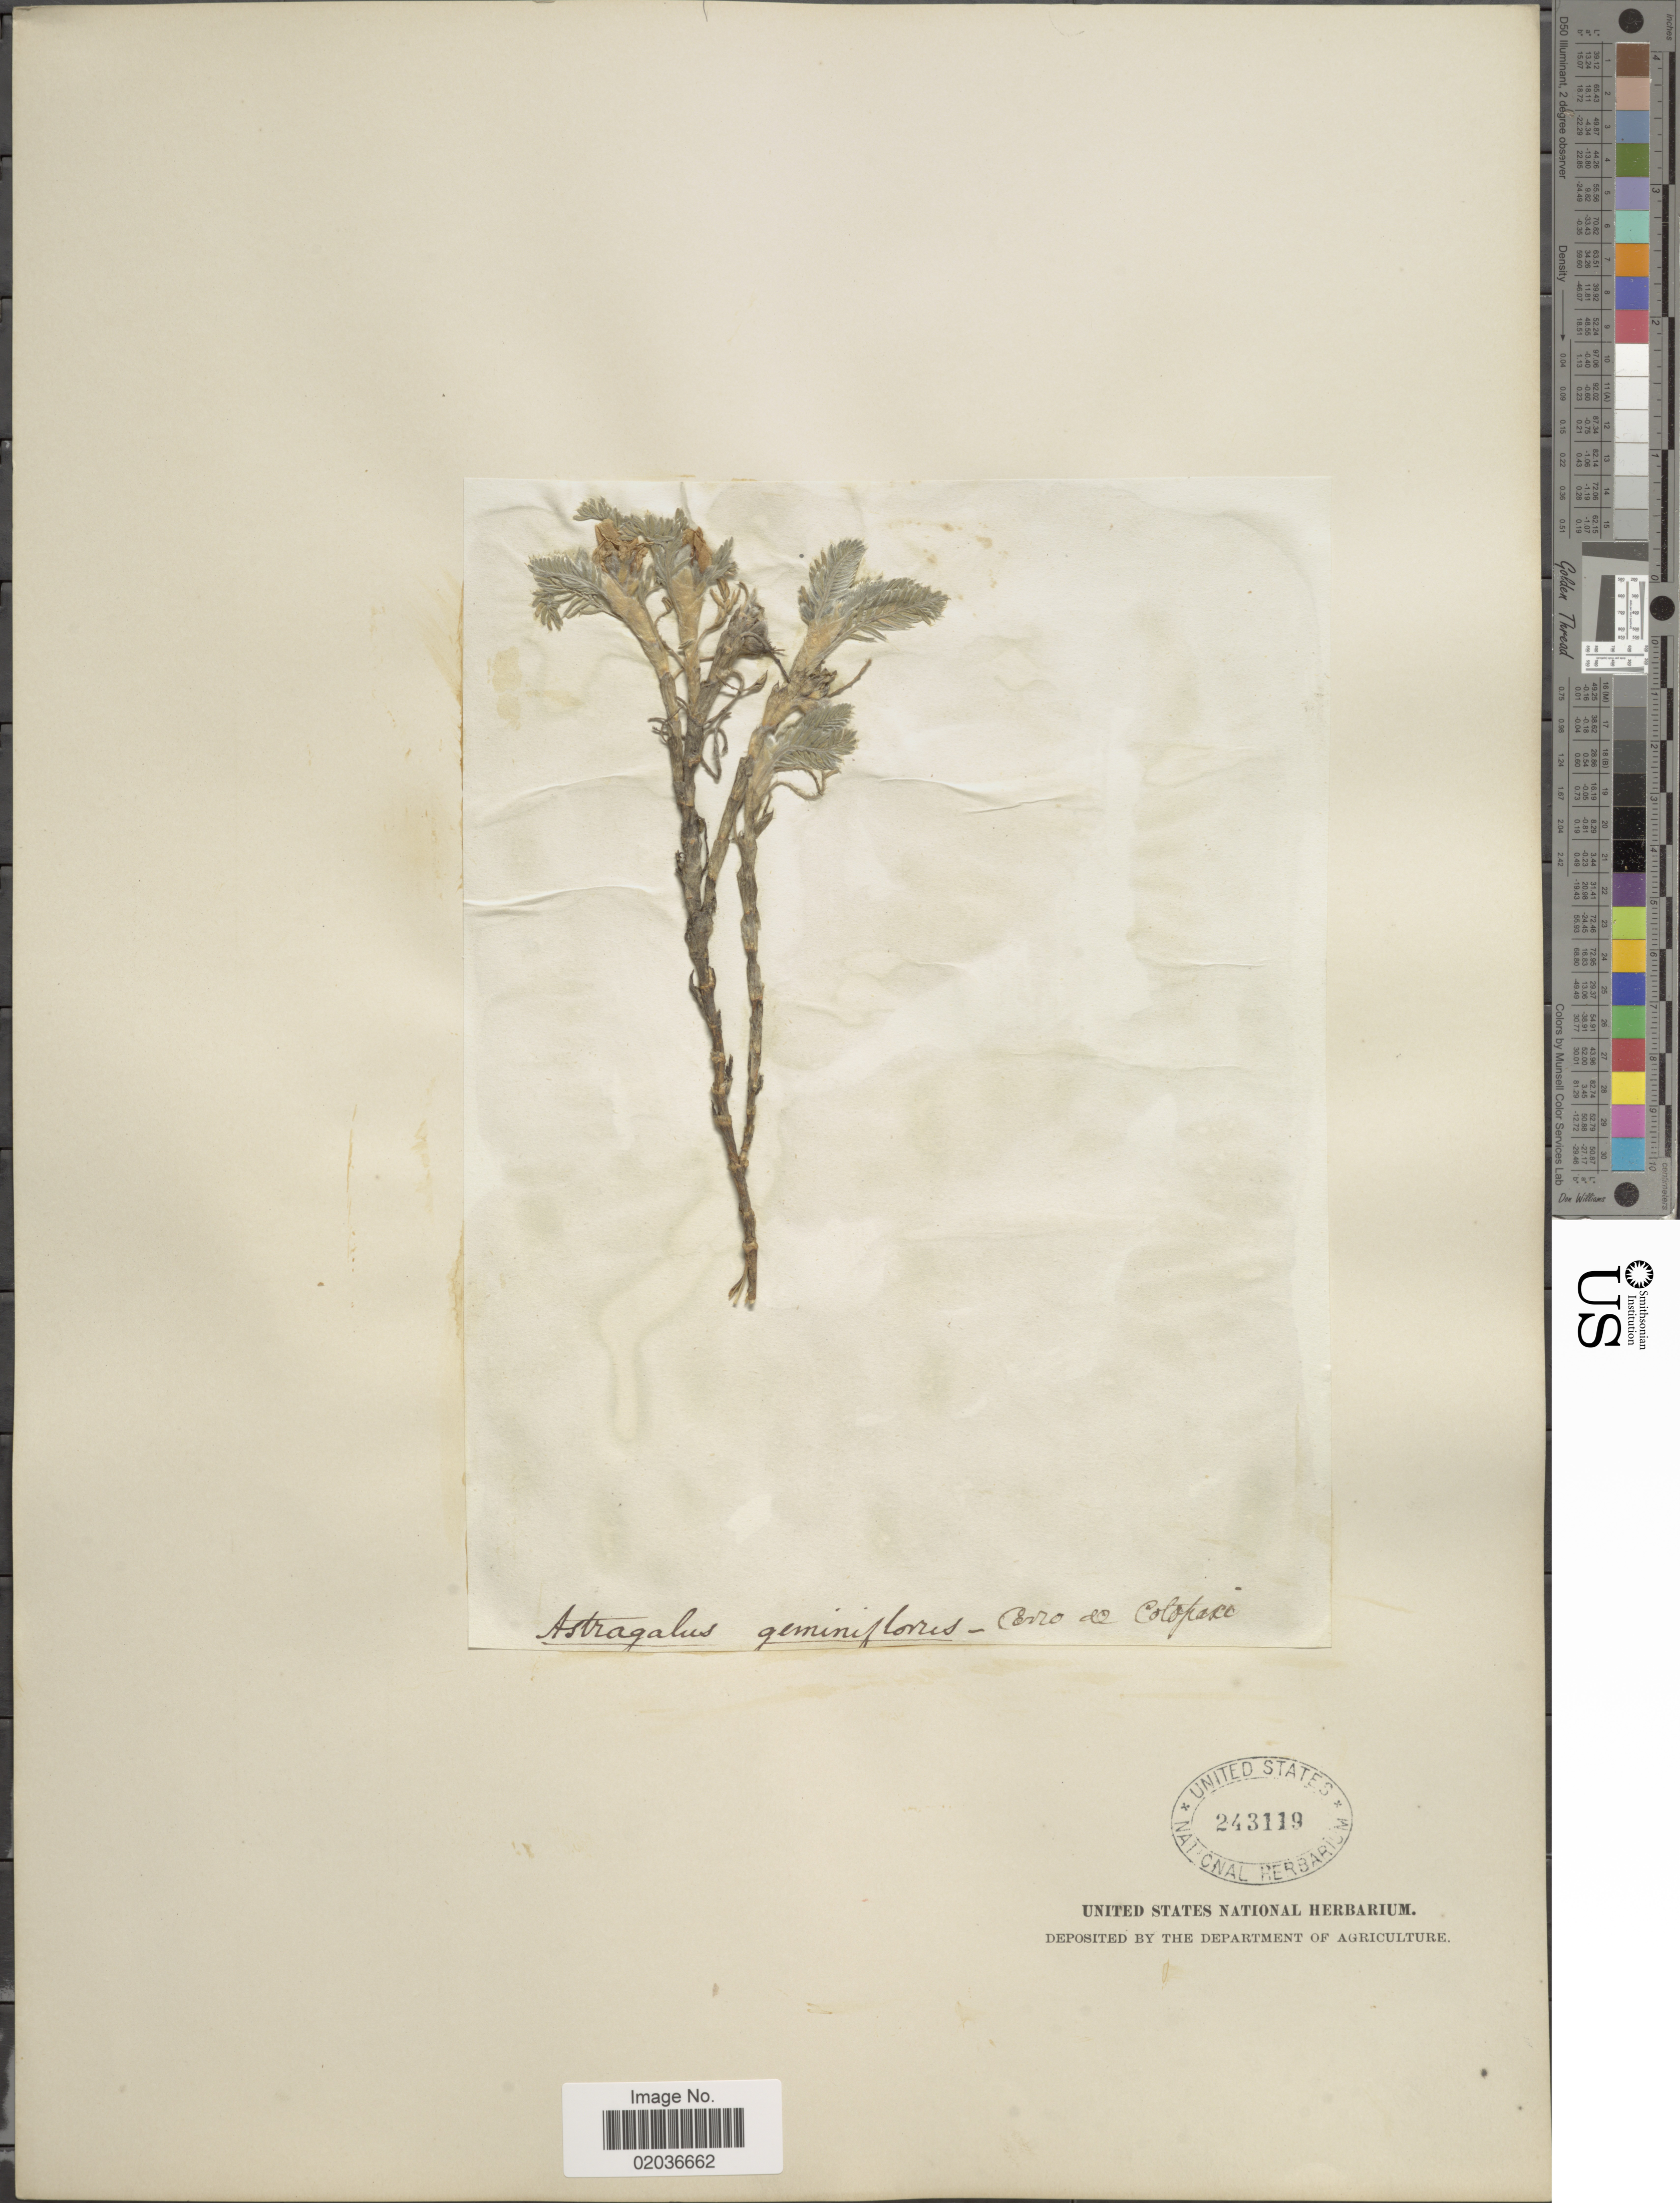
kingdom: Plantae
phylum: Tracheophyta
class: Magnoliopsida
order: Fabales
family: Fabaceae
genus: Astragalus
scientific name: Astragalus geminiflorus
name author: Bonpl.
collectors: U.S. National Herbarium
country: Ecuador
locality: Cerro de Cotopaxi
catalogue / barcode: US 243119